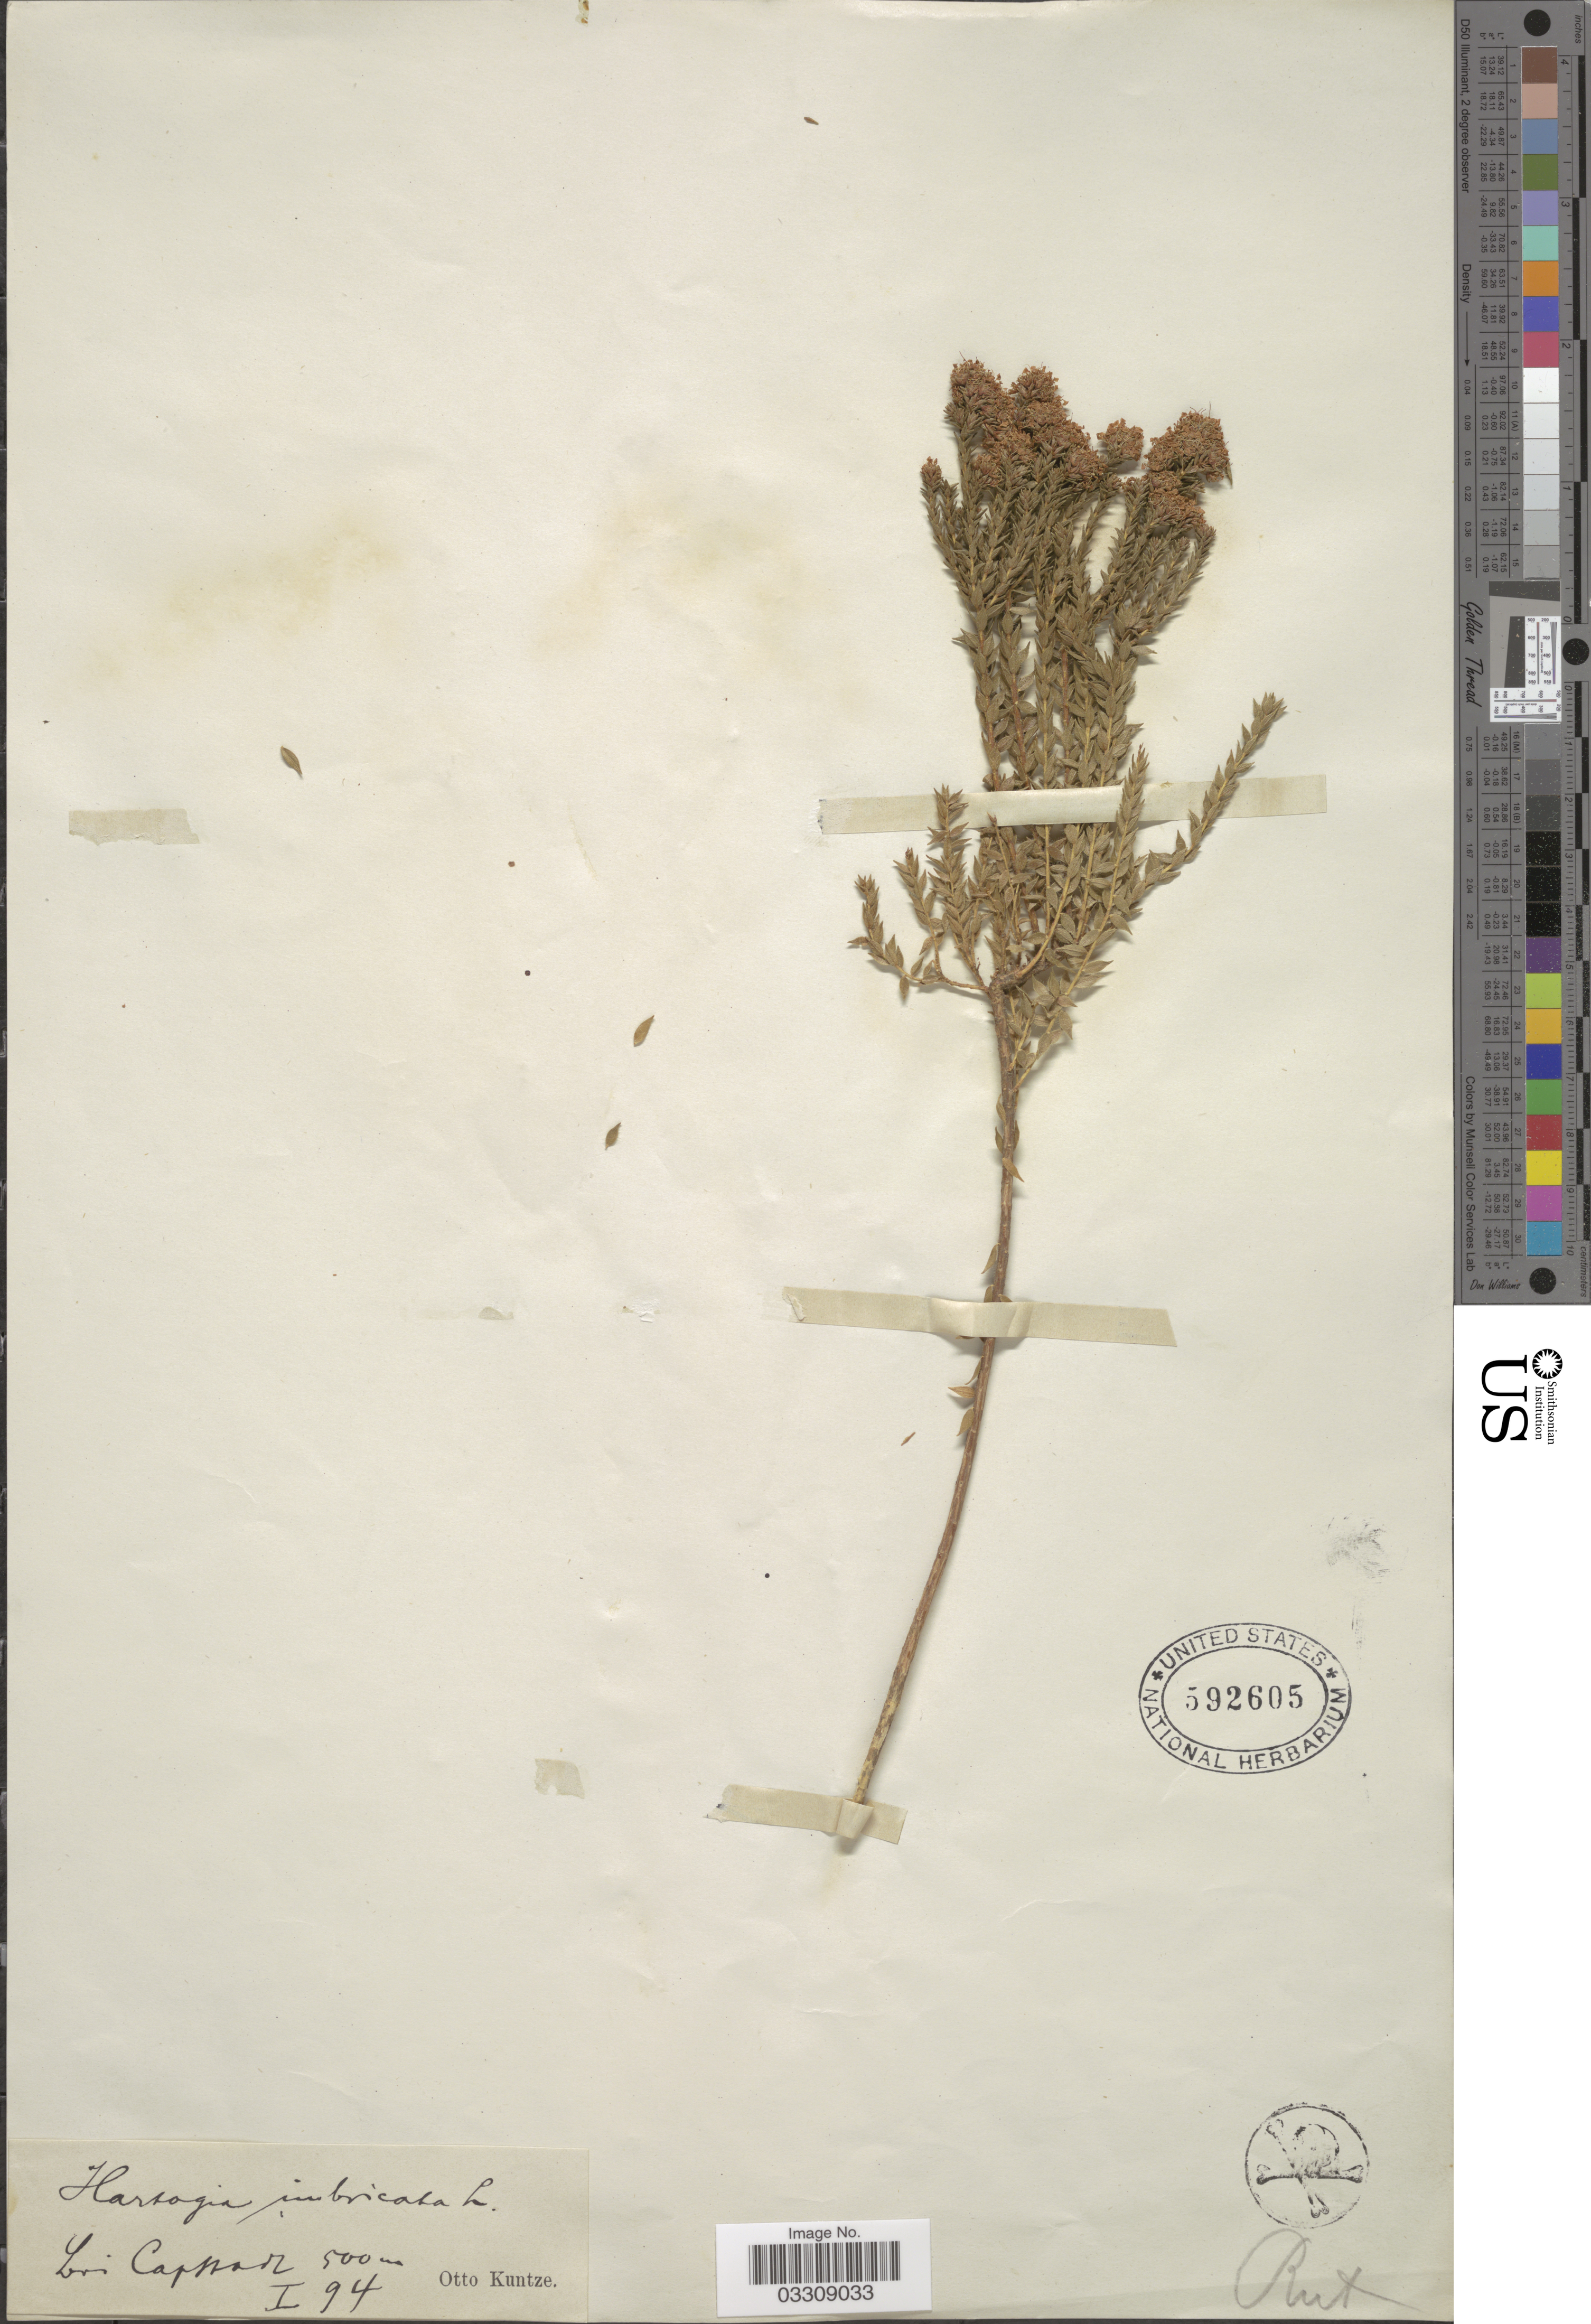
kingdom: Plantae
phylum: Tracheophyta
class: Magnoliopsida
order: Sapindales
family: Rutaceae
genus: Agathosma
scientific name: Agathosma imbricata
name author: Willd.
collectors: C.E.O. Kuntze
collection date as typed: Transcribed d/m/y: /1/94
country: South Africa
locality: Capstadt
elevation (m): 500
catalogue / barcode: US 592605